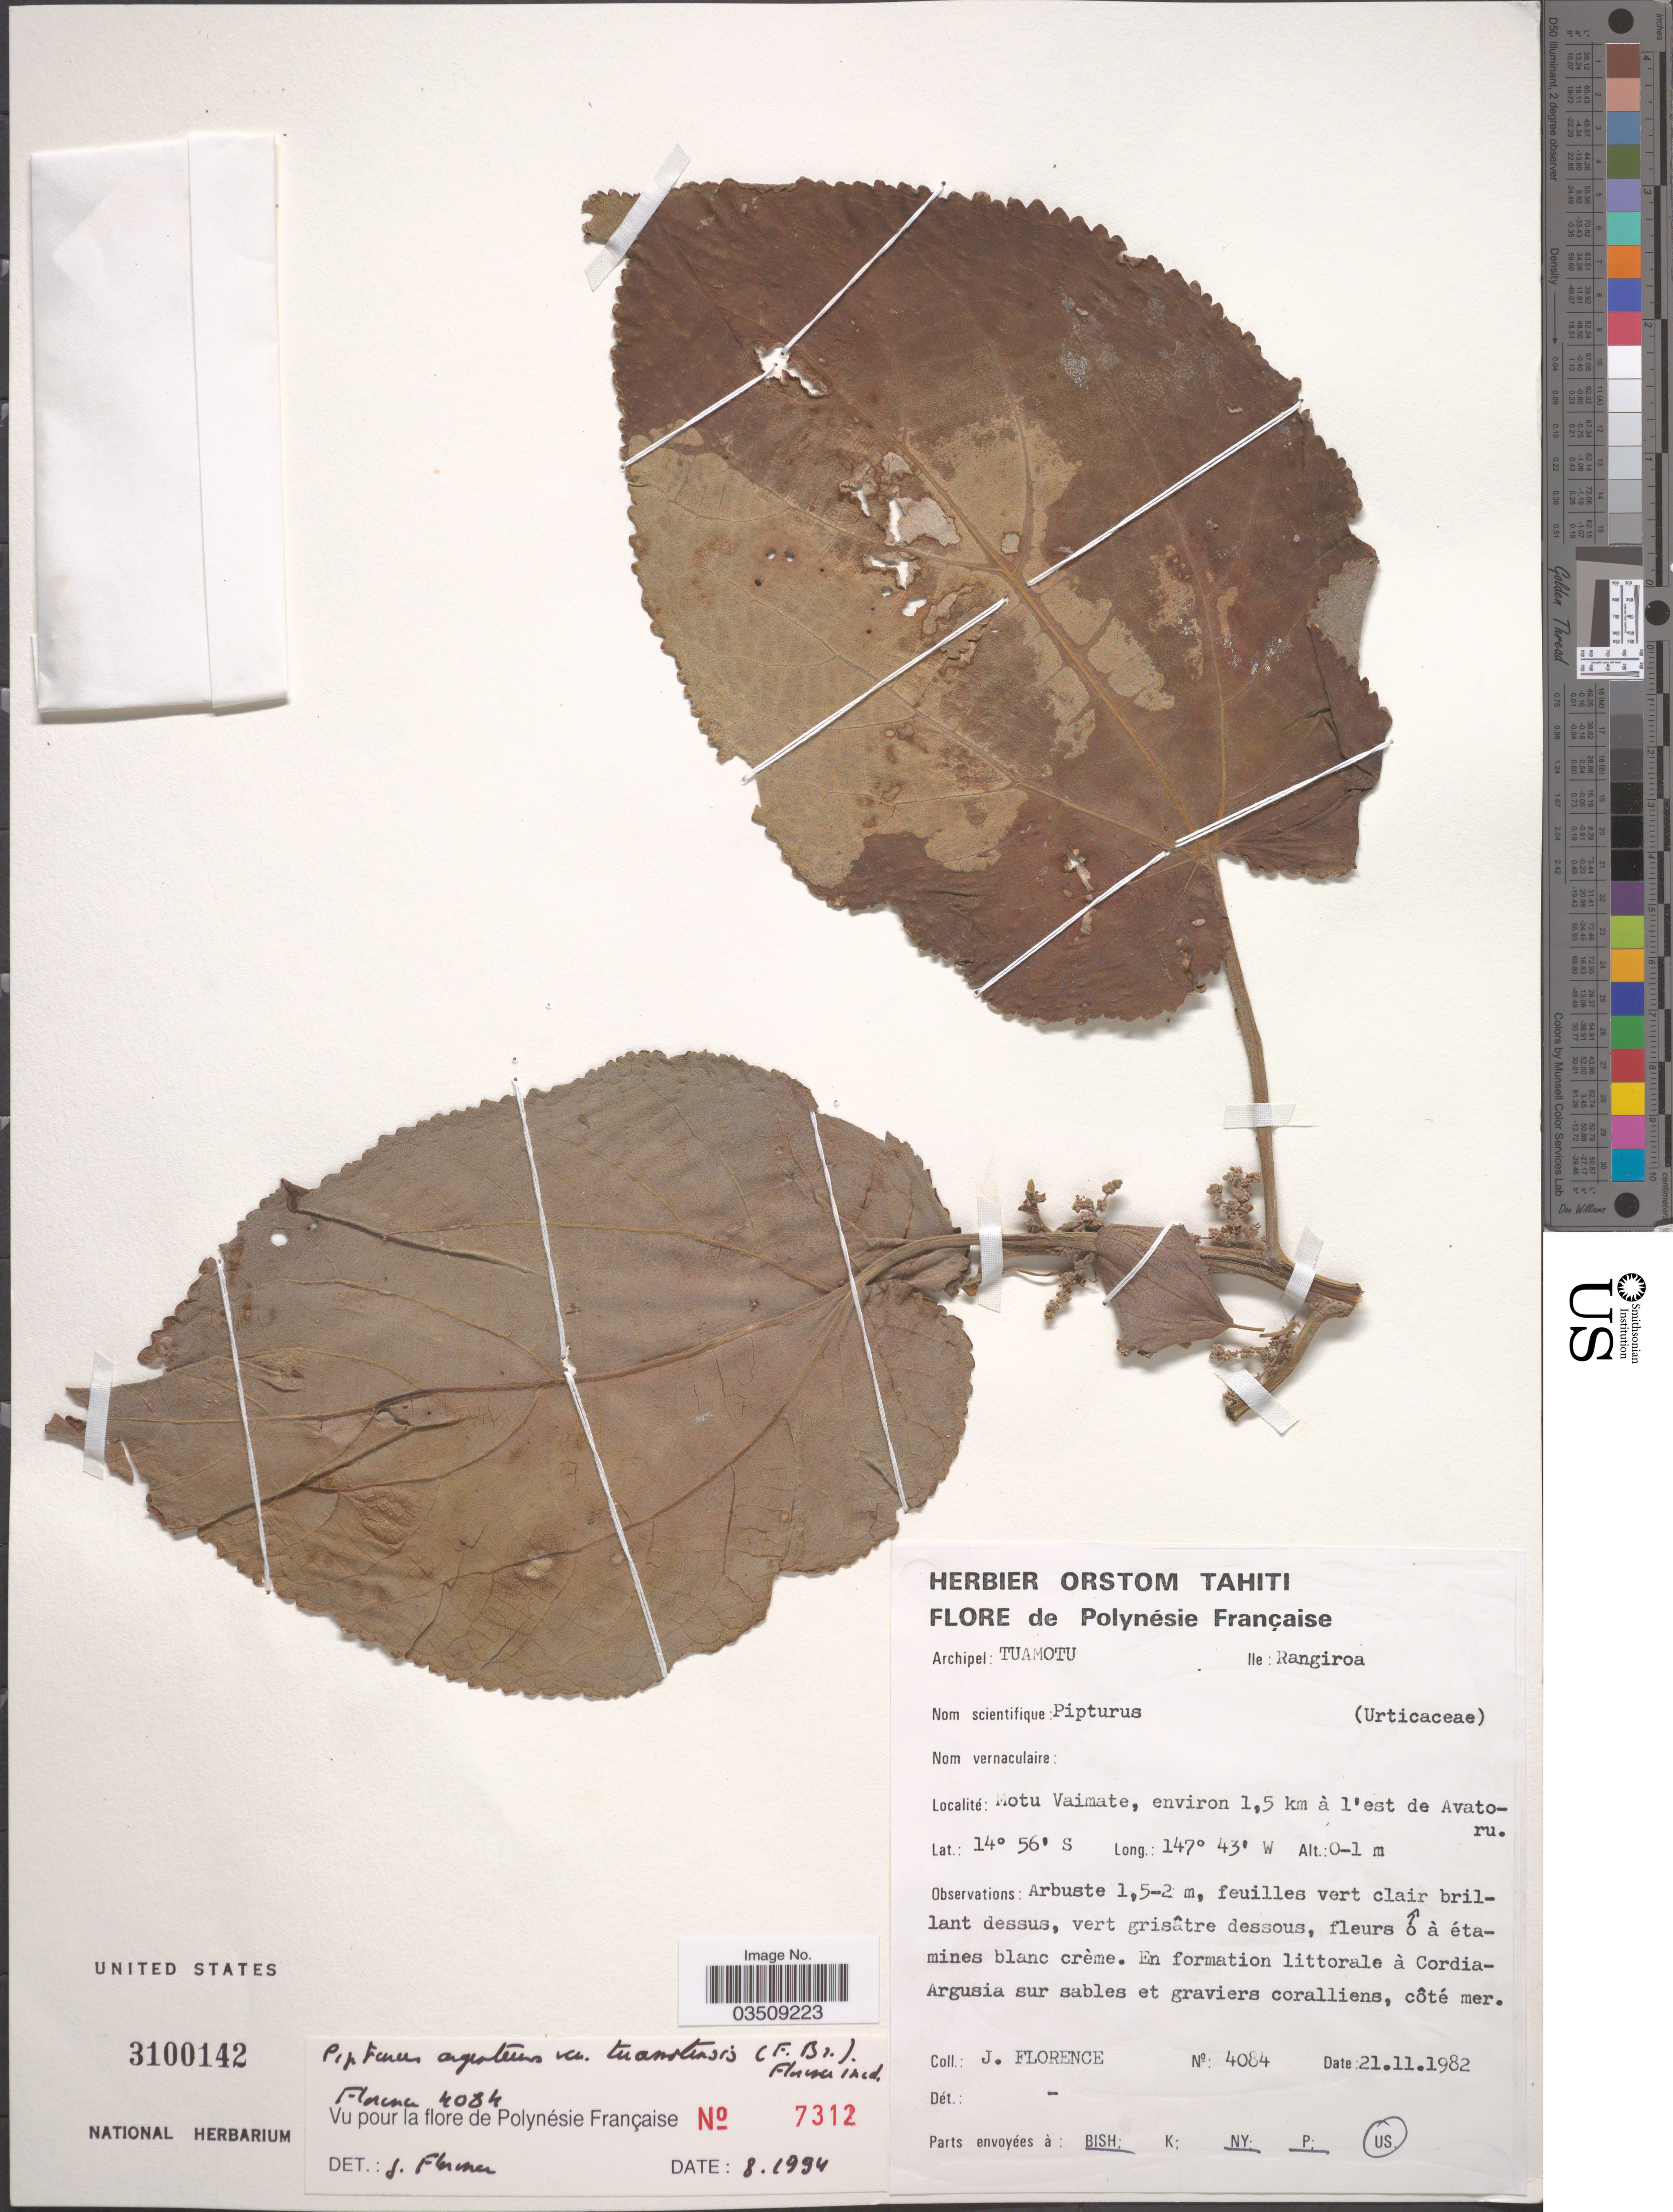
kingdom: Plantae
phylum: Tracheophyta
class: Magnoliopsida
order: Rosales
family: Urticaceae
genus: Pipturus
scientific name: Pipturus argenteus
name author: (G. Forst.) Wedd.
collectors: J. Florence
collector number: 4084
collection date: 1982-11-21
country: French Polynesia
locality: Archipel: Tuamotu. Ile: Rangiroa. Motu Vaimate, environ 1.5 km à l'est de Avatoru.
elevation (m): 0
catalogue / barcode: US 3100142